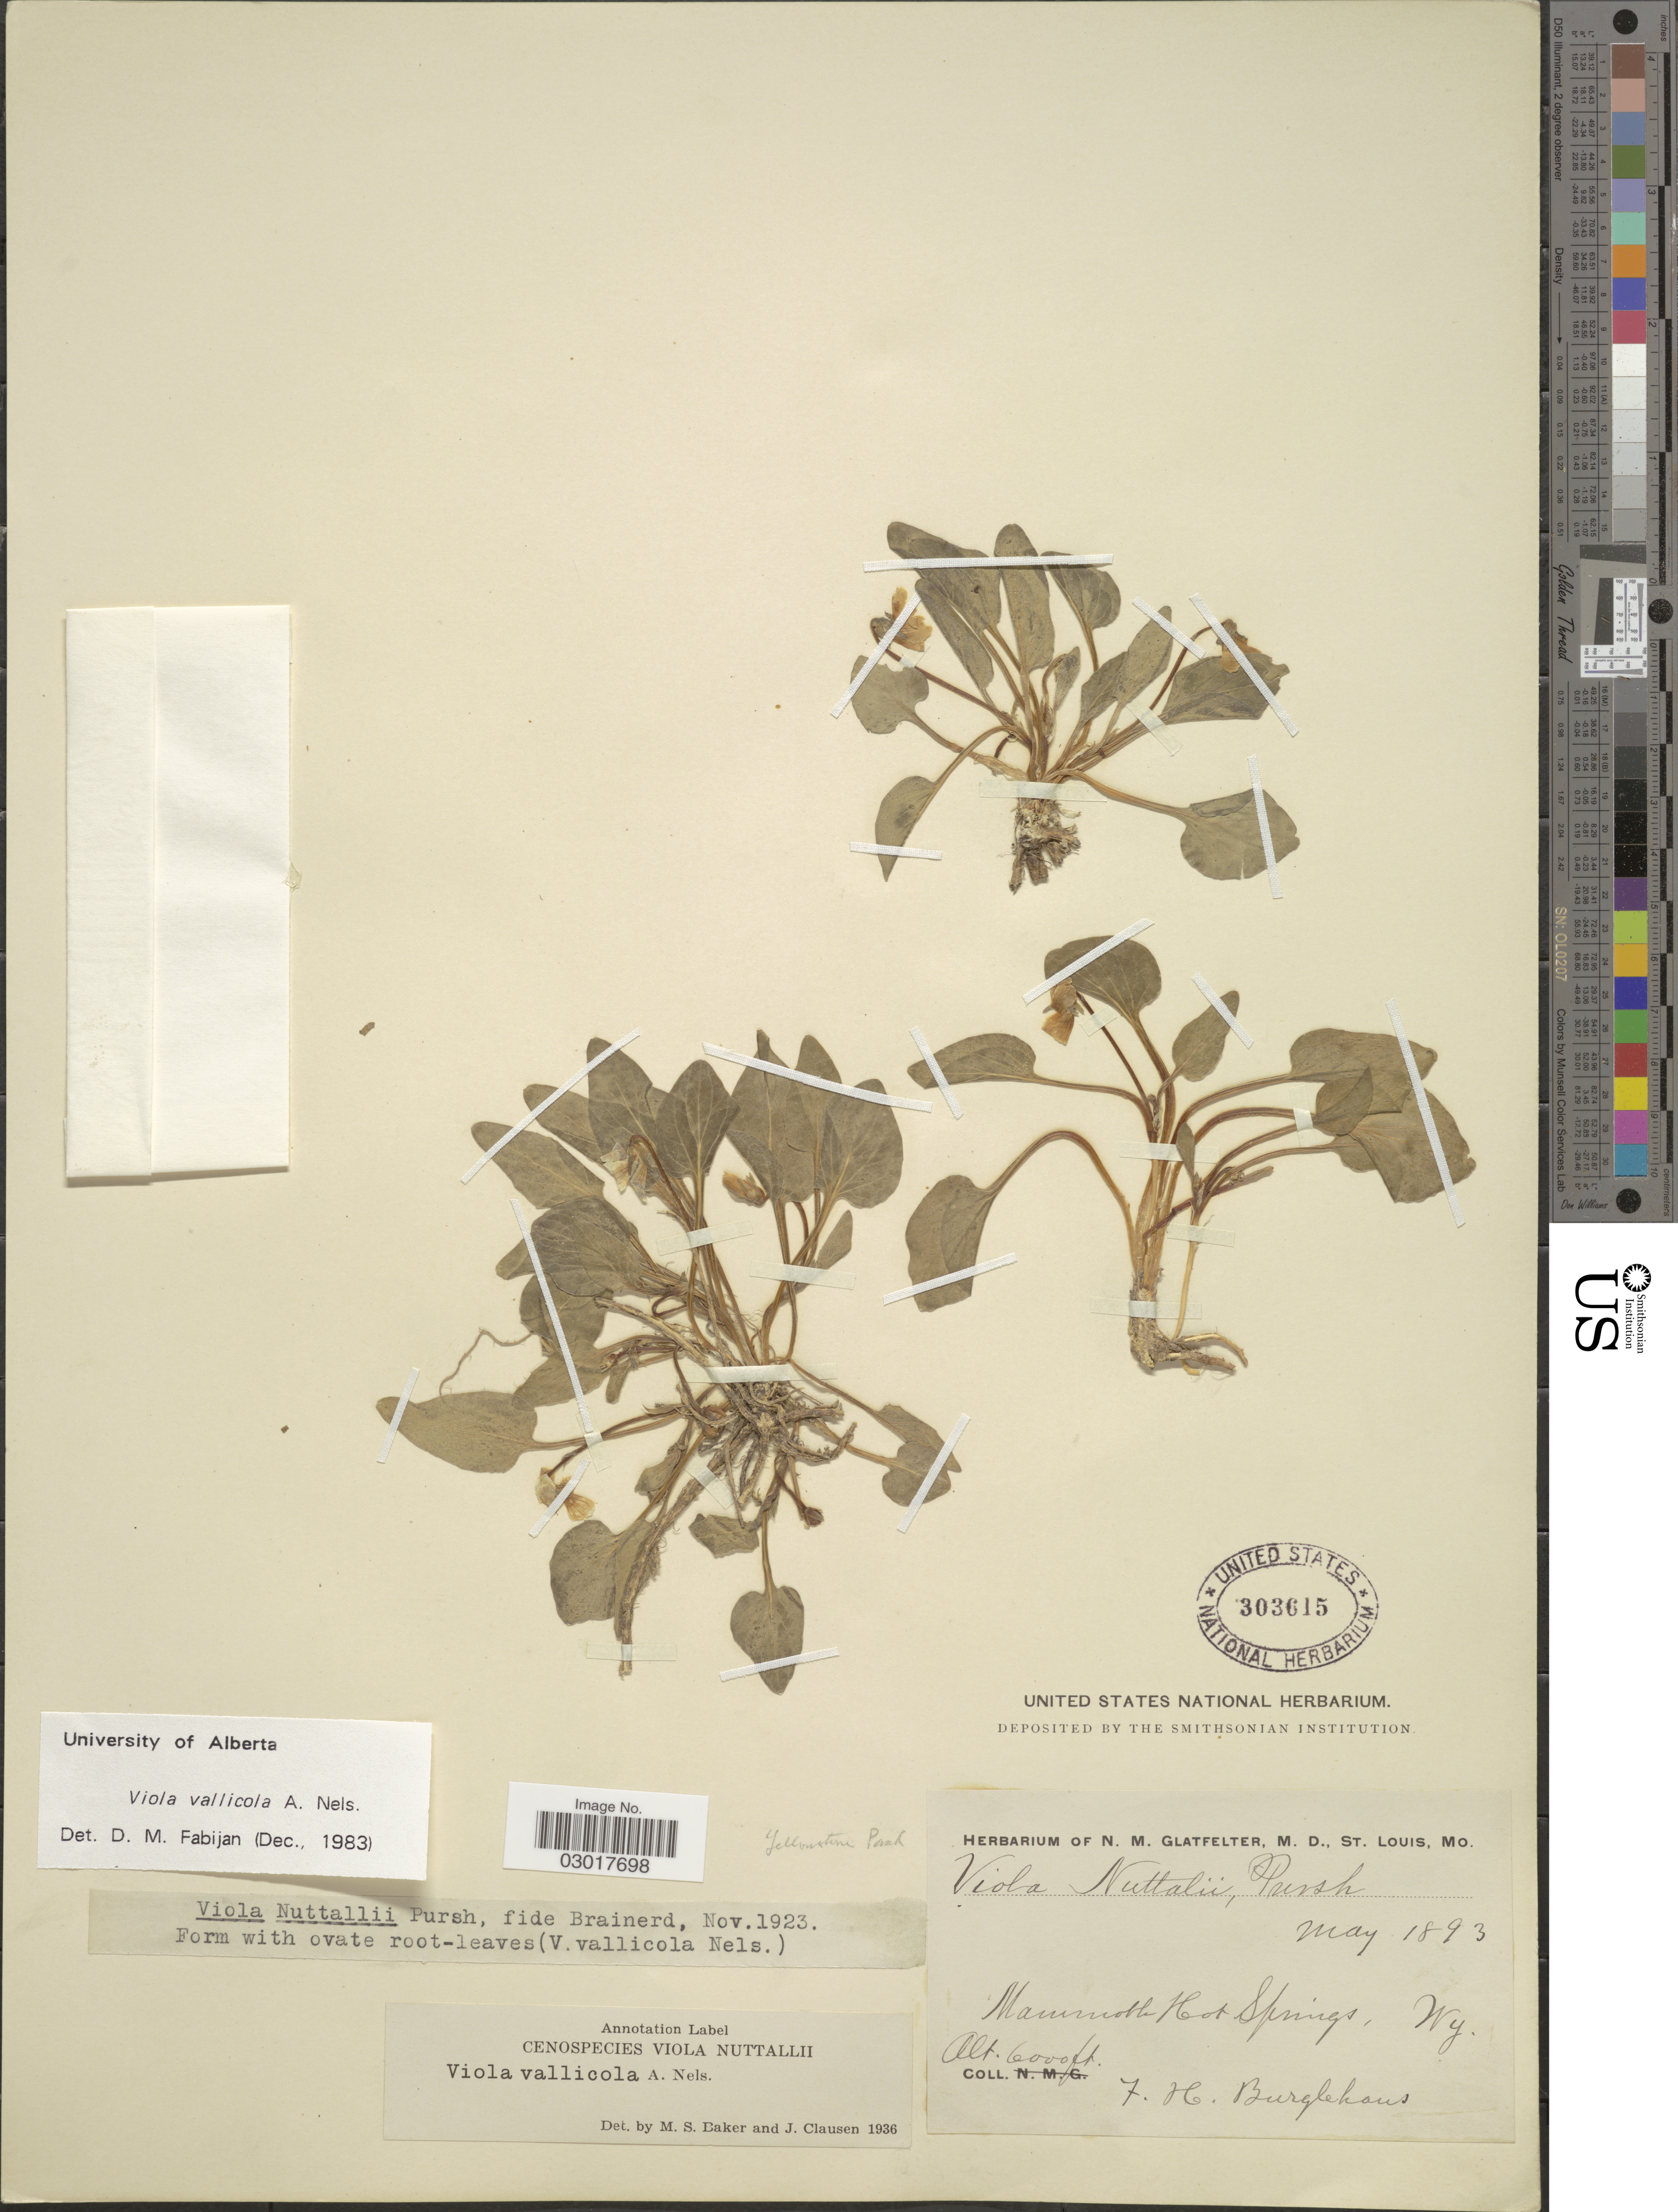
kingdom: Plantae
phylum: Tracheophyta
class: Magnoliopsida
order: Malpighiales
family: Violaceae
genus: Viola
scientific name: Viola vallicola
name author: A. Nelson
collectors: F. Burglehaus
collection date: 1893-05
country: United States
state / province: Wyoming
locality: Yellowstone Park. Mammoth Hot Springs.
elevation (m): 1829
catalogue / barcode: US 303615